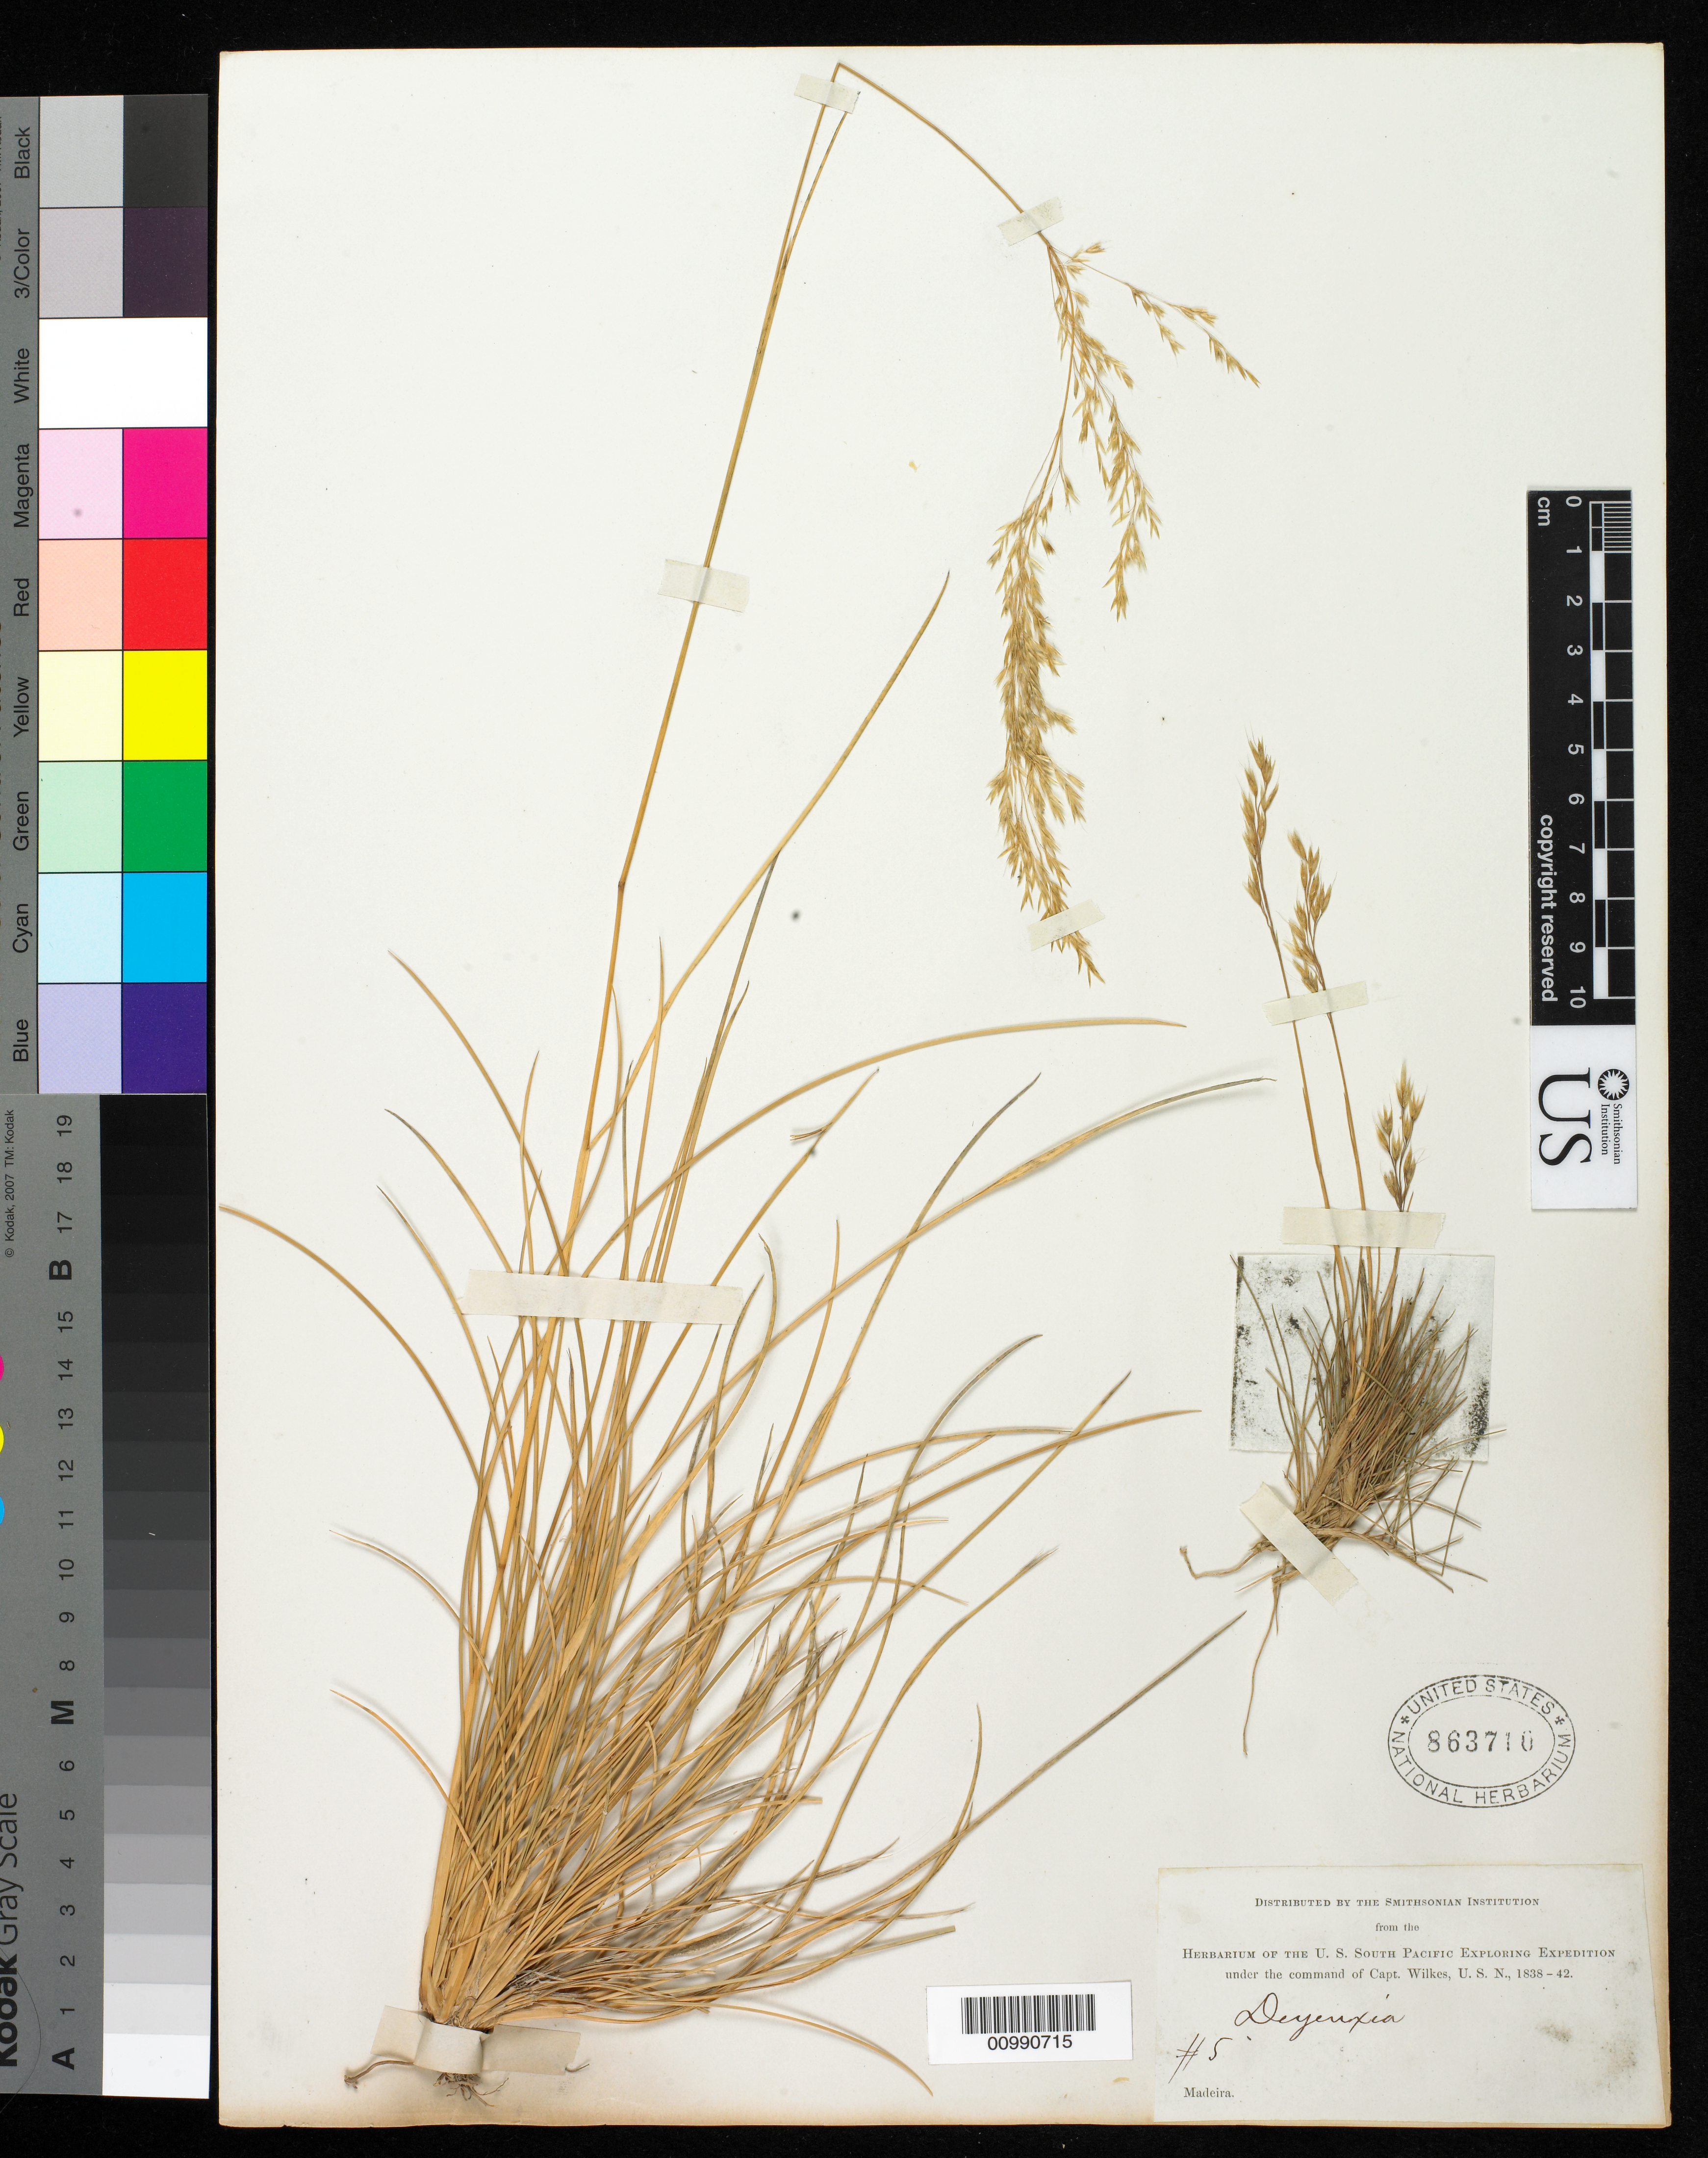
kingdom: Plantae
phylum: Tracheophyta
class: Liliopsida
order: Poales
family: Poaceae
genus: Calamagrostis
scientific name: Calamagrostis sp.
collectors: Wilkes Explor. Exped.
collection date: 1838/1842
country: Portugal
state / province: Madeira (Aut. Reg.)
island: Madeira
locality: Funchal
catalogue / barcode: US 863710